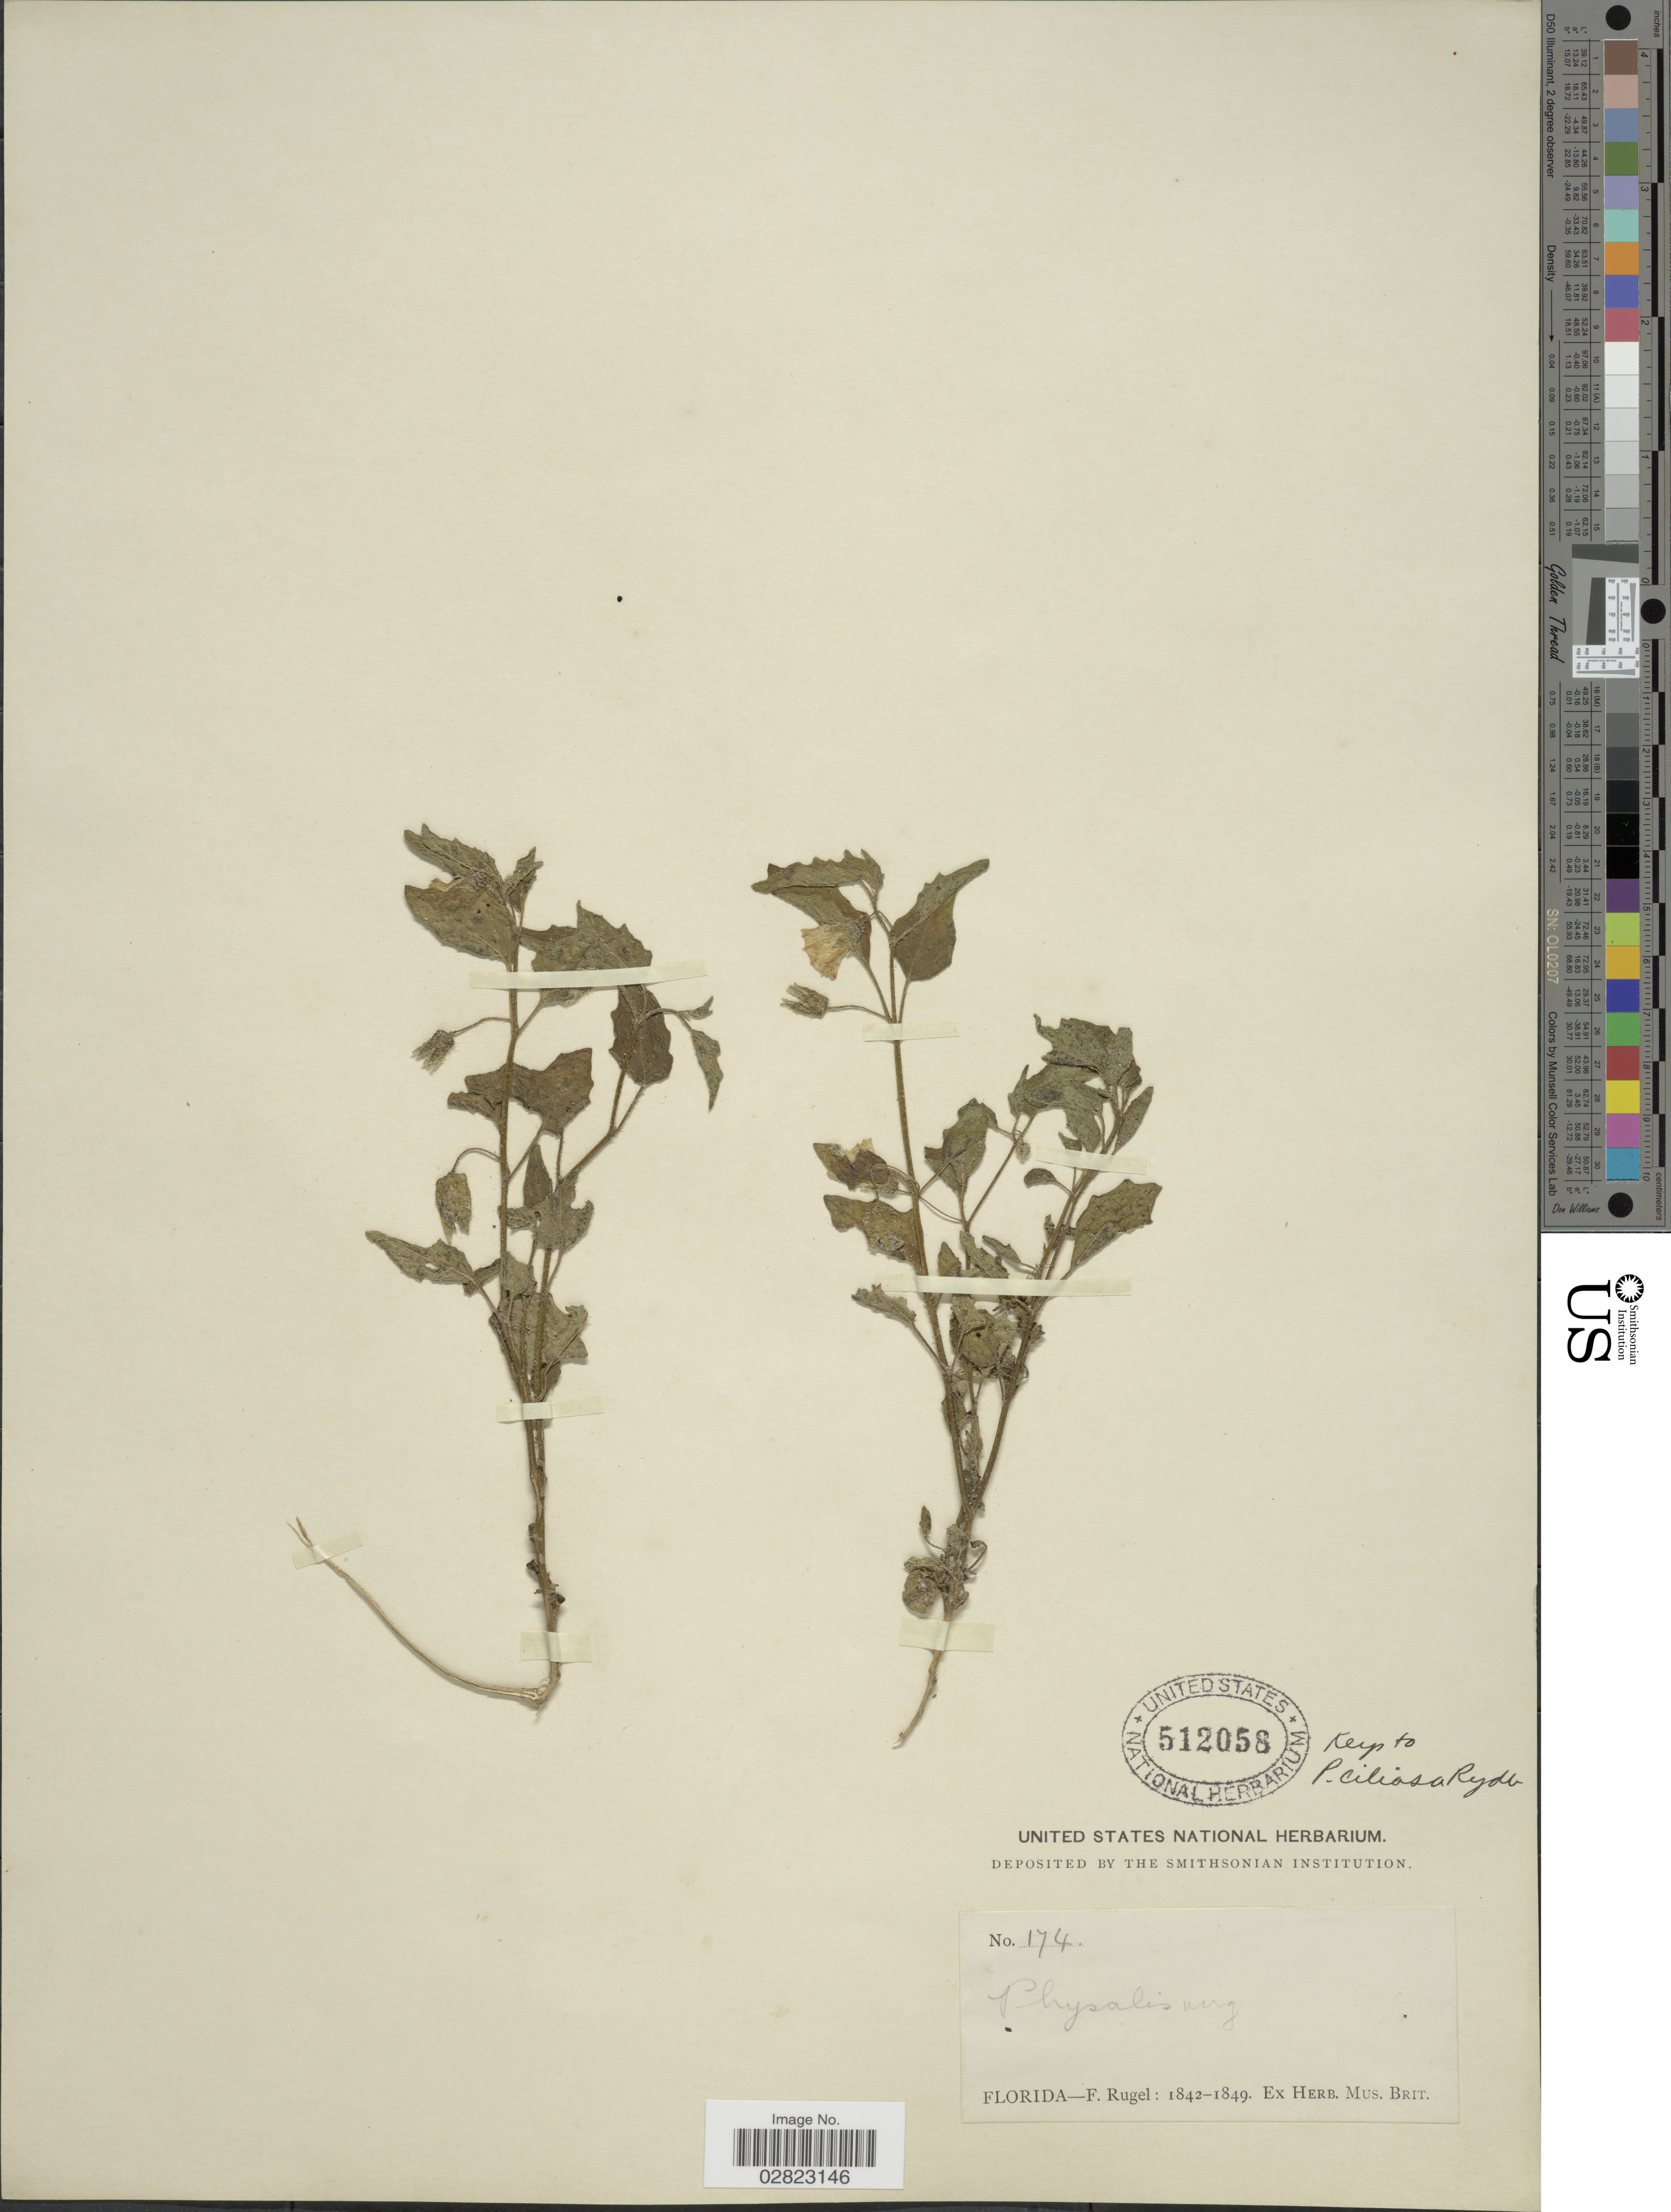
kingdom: Plantae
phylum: Tracheophyta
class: Magnoliopsida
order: Solanales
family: Solanaceae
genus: Physalis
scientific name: Physalis ciliosa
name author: Rydb.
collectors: F. Rugel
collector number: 174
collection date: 1842/1849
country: United States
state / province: Florida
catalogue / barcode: US 512058